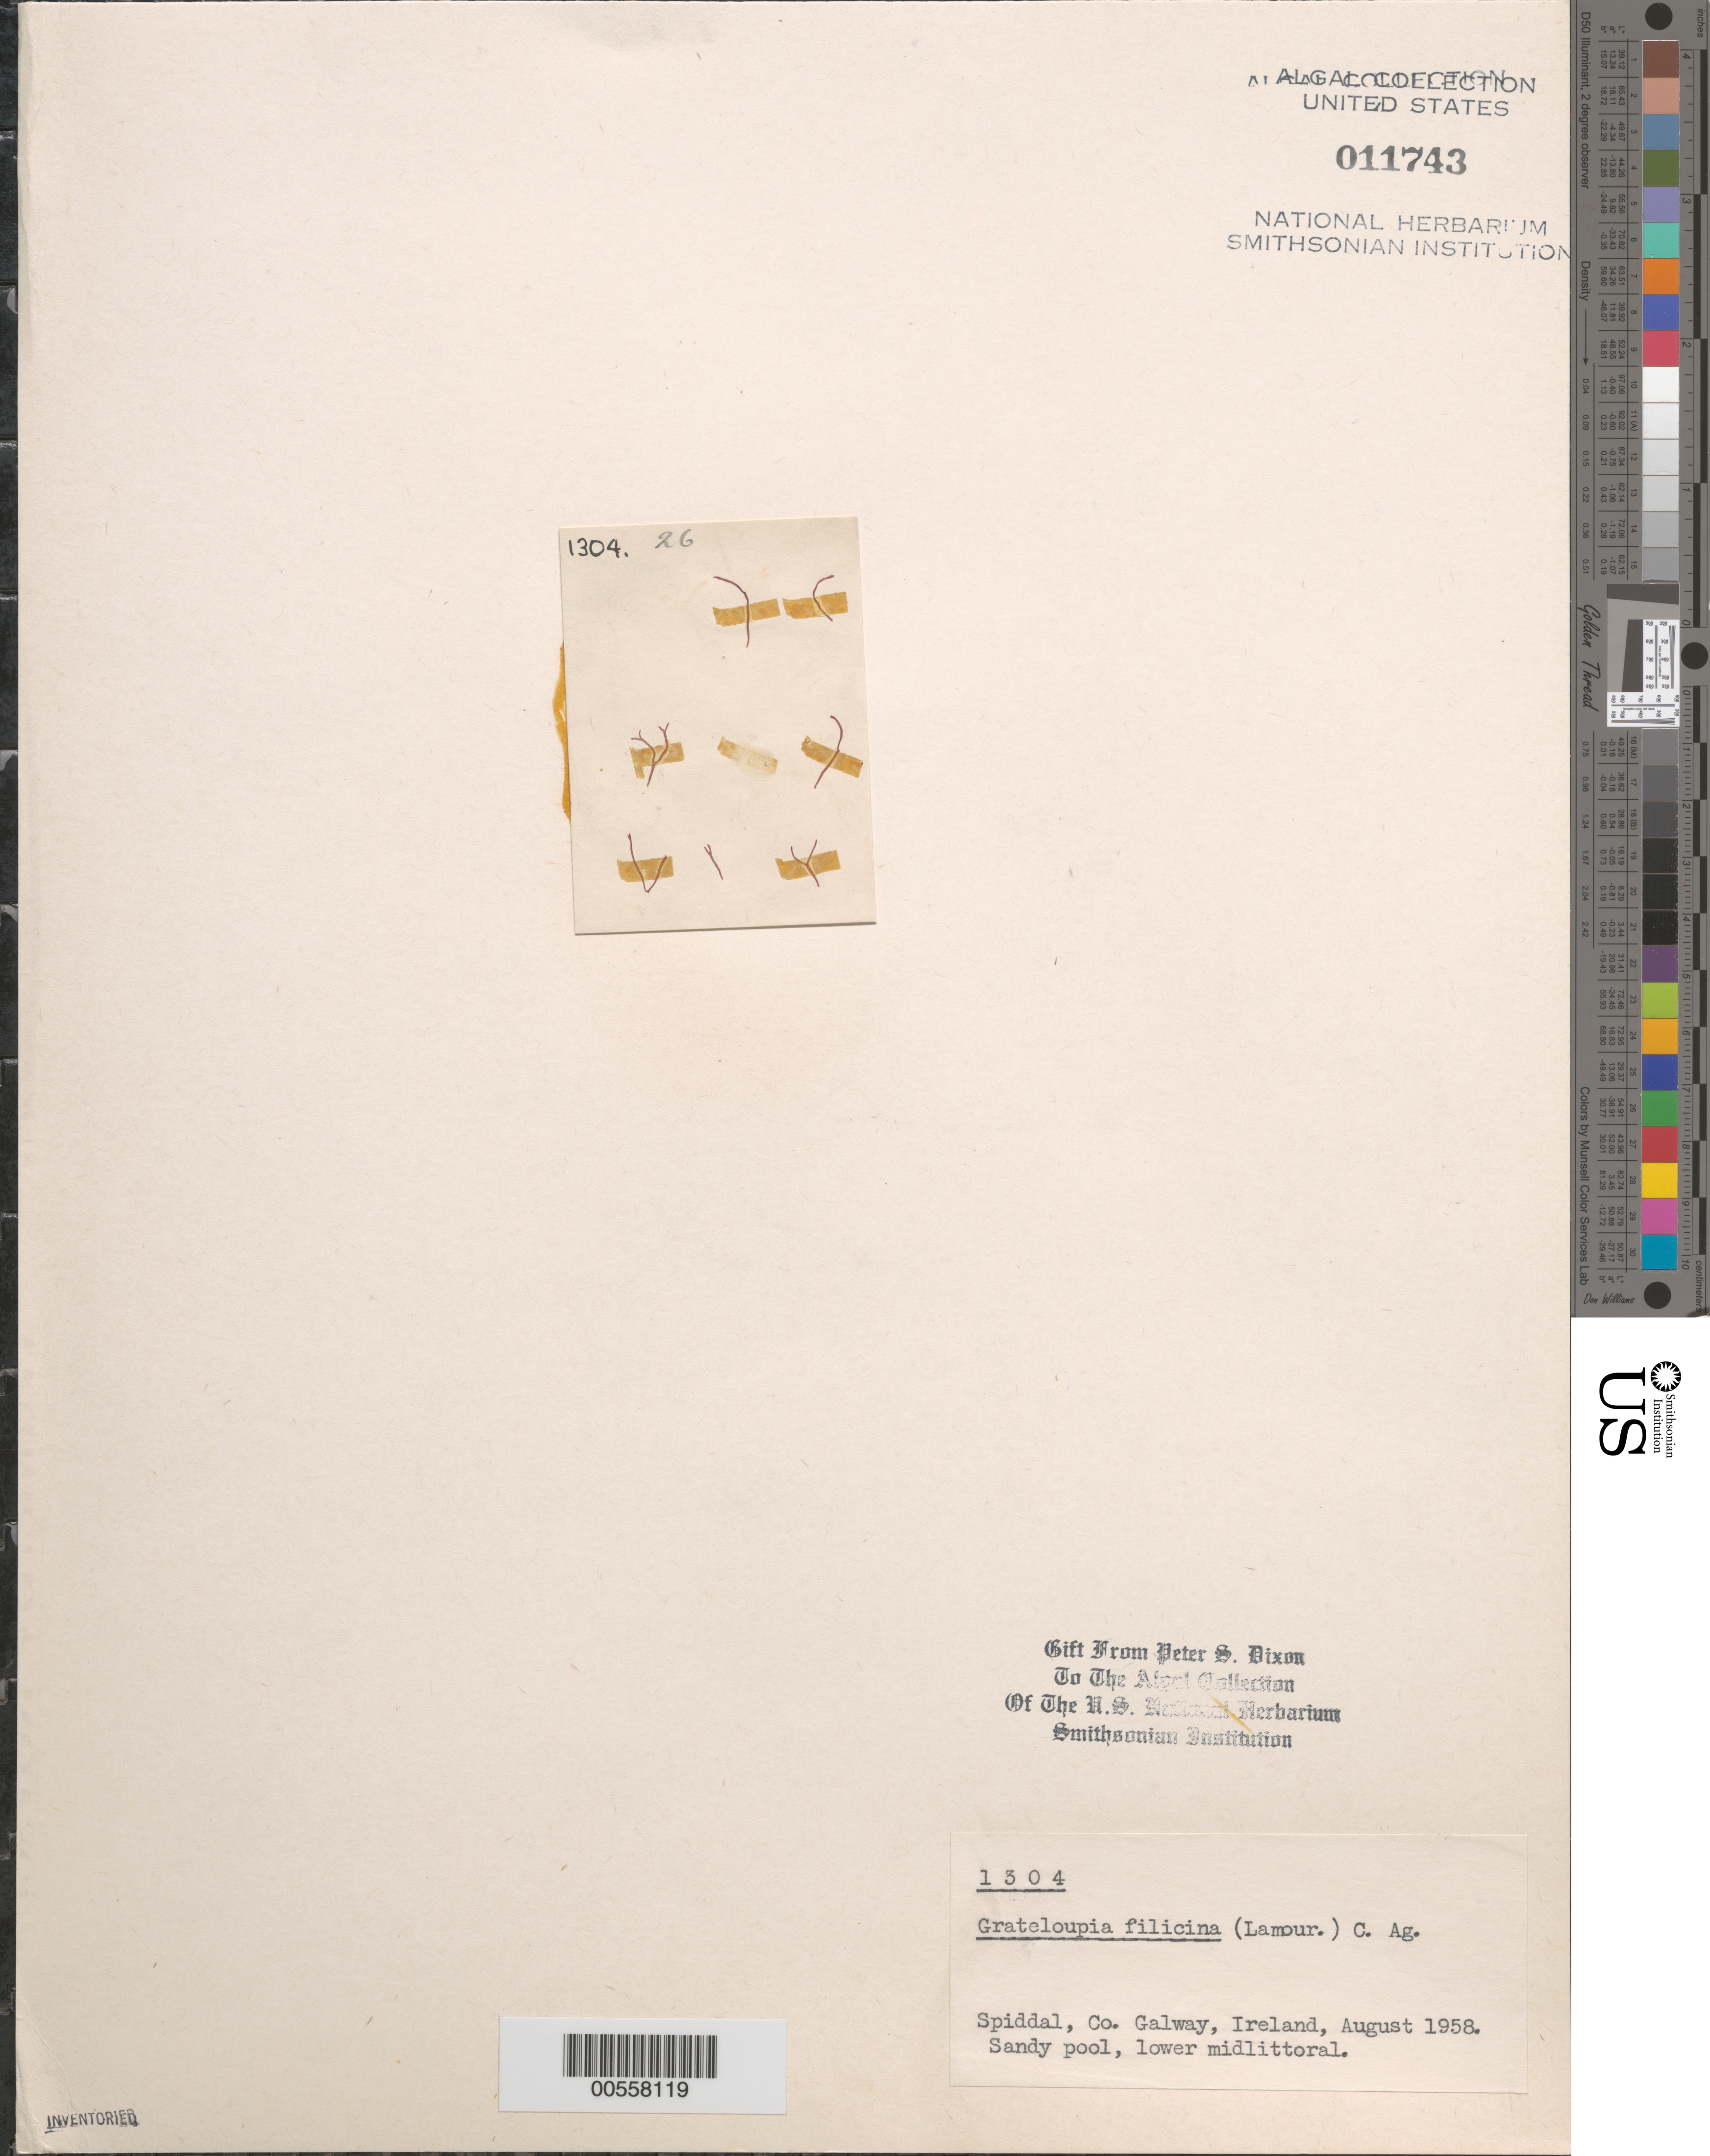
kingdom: Plantae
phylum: Rhodophyta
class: Florideophyceae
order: Halymeniales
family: Halymeniaceae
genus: Grateloupia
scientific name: Grateloupia filicina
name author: (J.V.Lamouroux) C. Agardh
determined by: Dixon, P. S.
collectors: P. S. Dixon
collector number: PSD 1304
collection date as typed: Aug 1958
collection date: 1958-08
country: Ireland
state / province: Connaught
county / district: Galway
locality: Spiddal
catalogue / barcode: US 11743